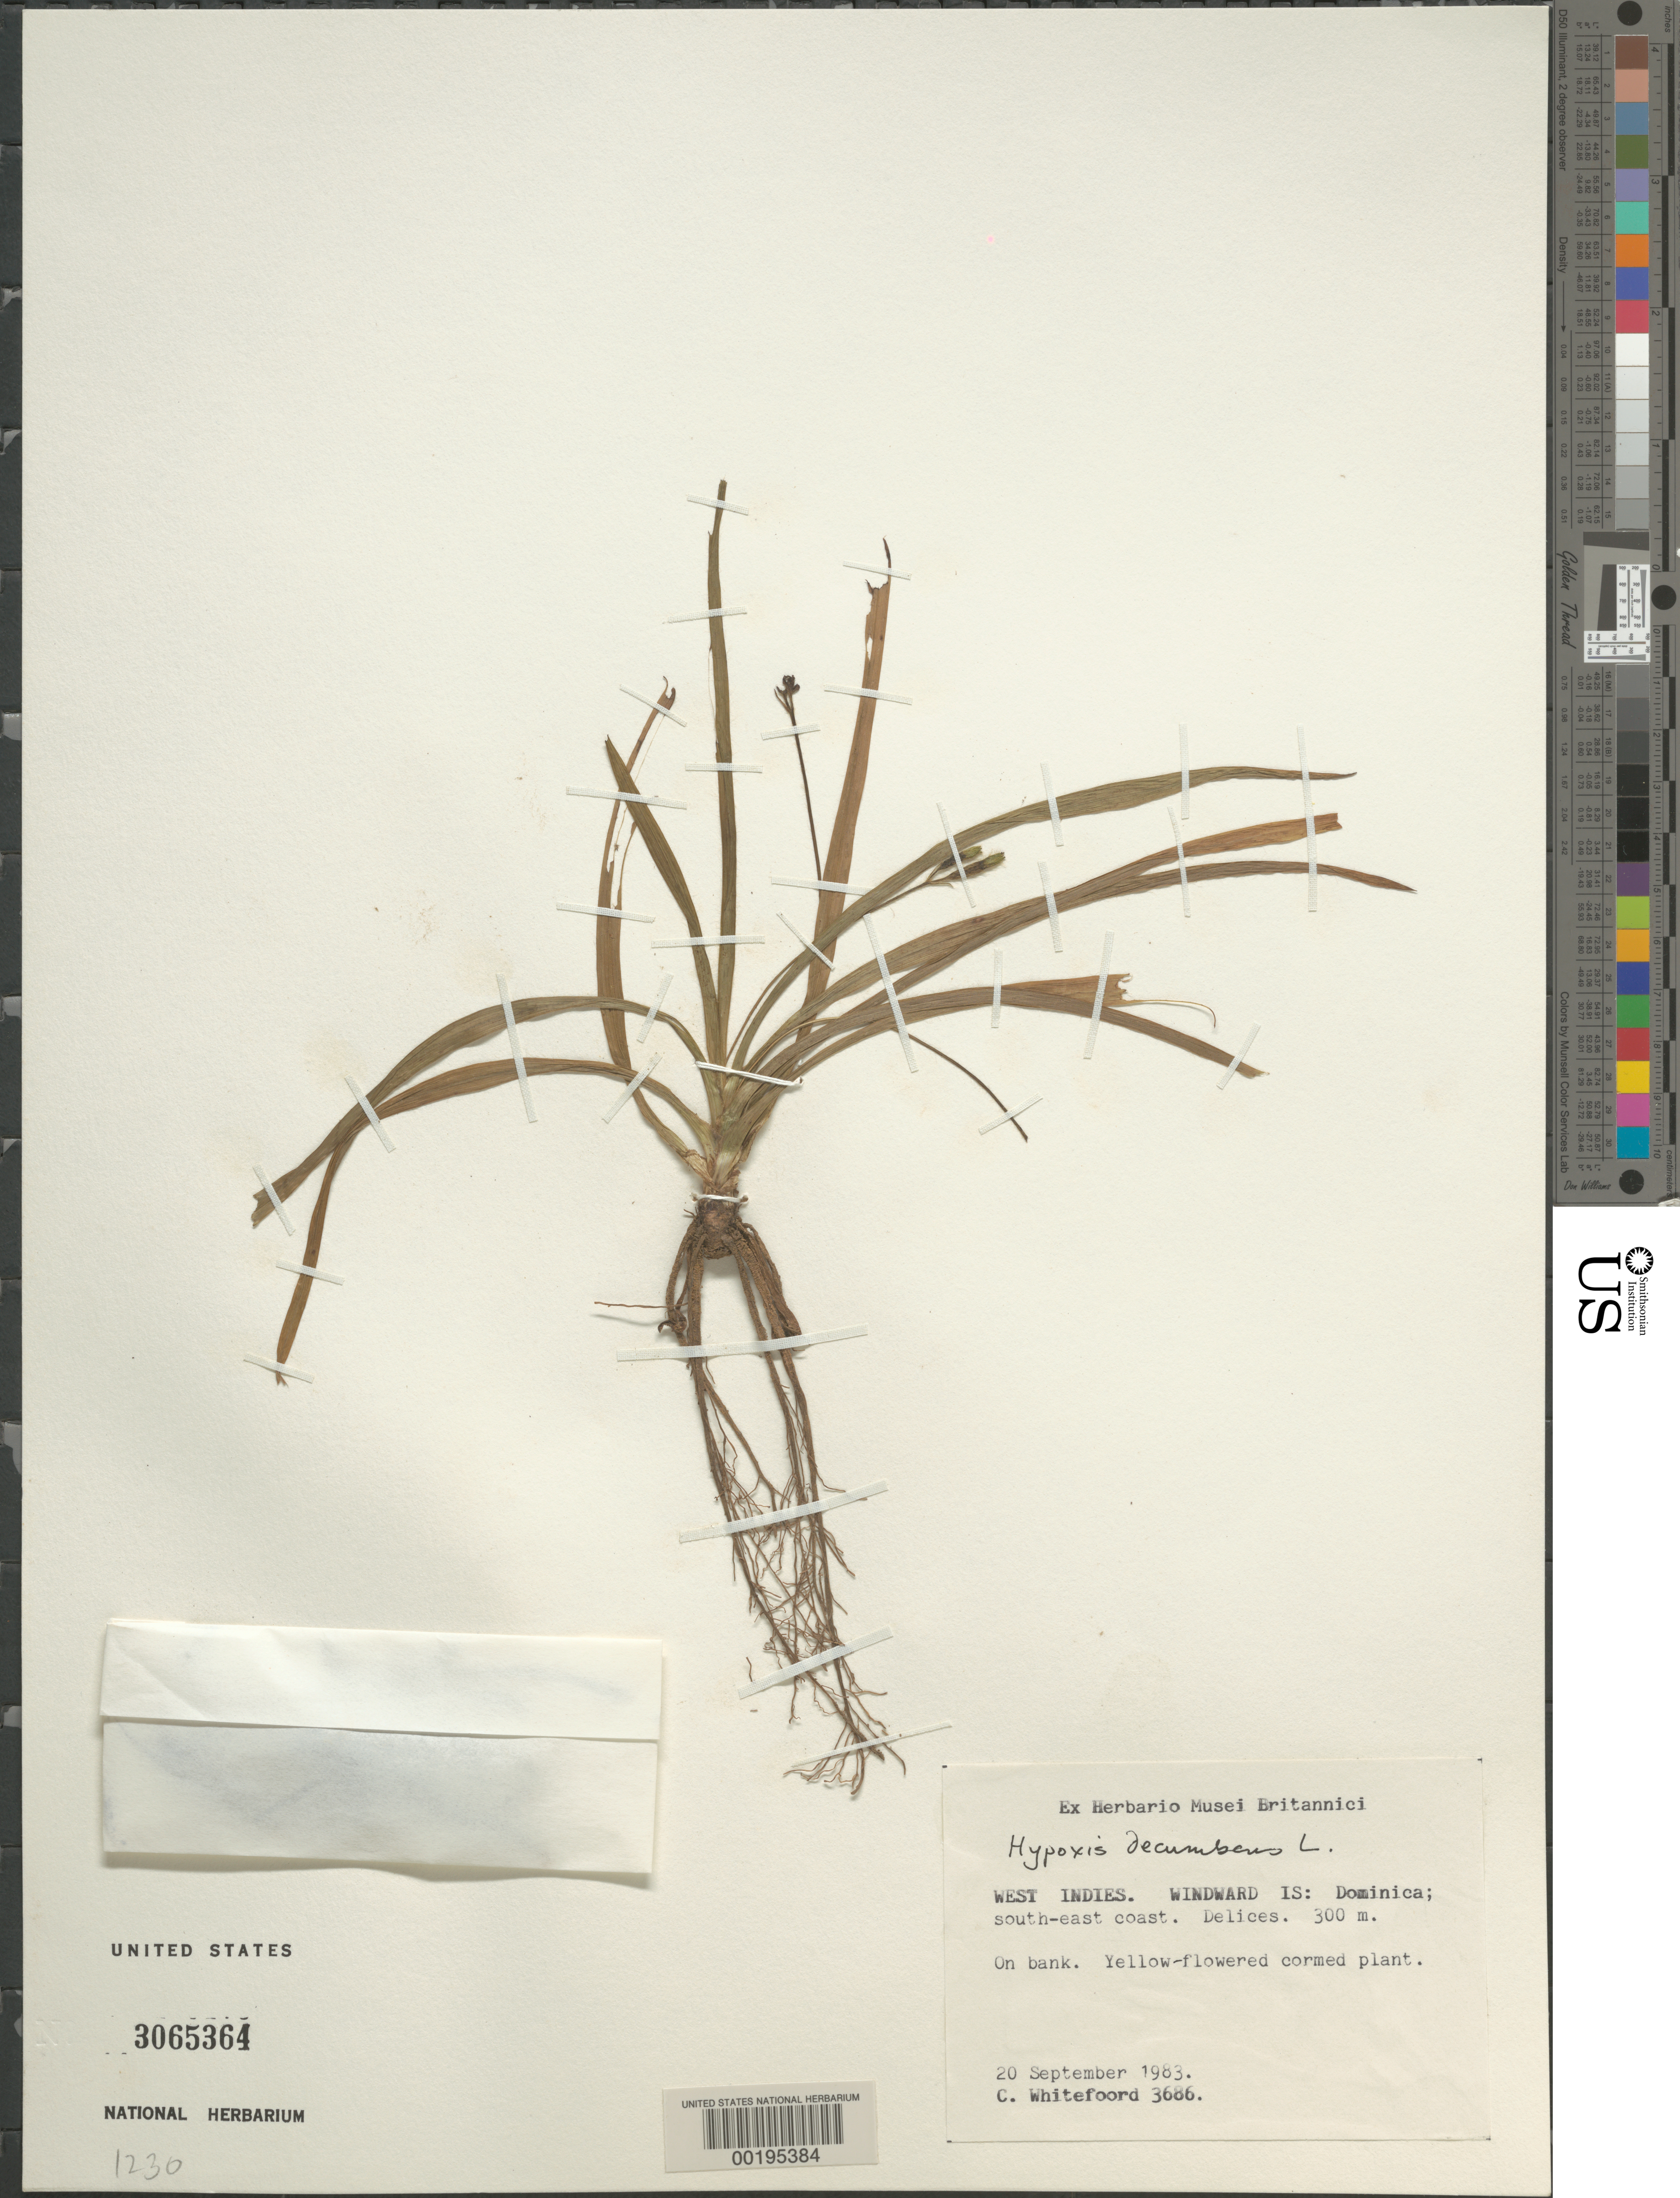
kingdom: Plantae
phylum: Tracheophyta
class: Liliopsida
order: Asparagales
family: Hypoxidaceae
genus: Hypoxis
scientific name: Hypoxis decumbens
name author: L.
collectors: C. Whitefoord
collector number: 3686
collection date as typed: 20 Sep 1983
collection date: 1983-09-20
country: Dominica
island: Dominica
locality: Se coast, delicesarea, s face micotrin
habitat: On bank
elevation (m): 300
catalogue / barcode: US 3065364